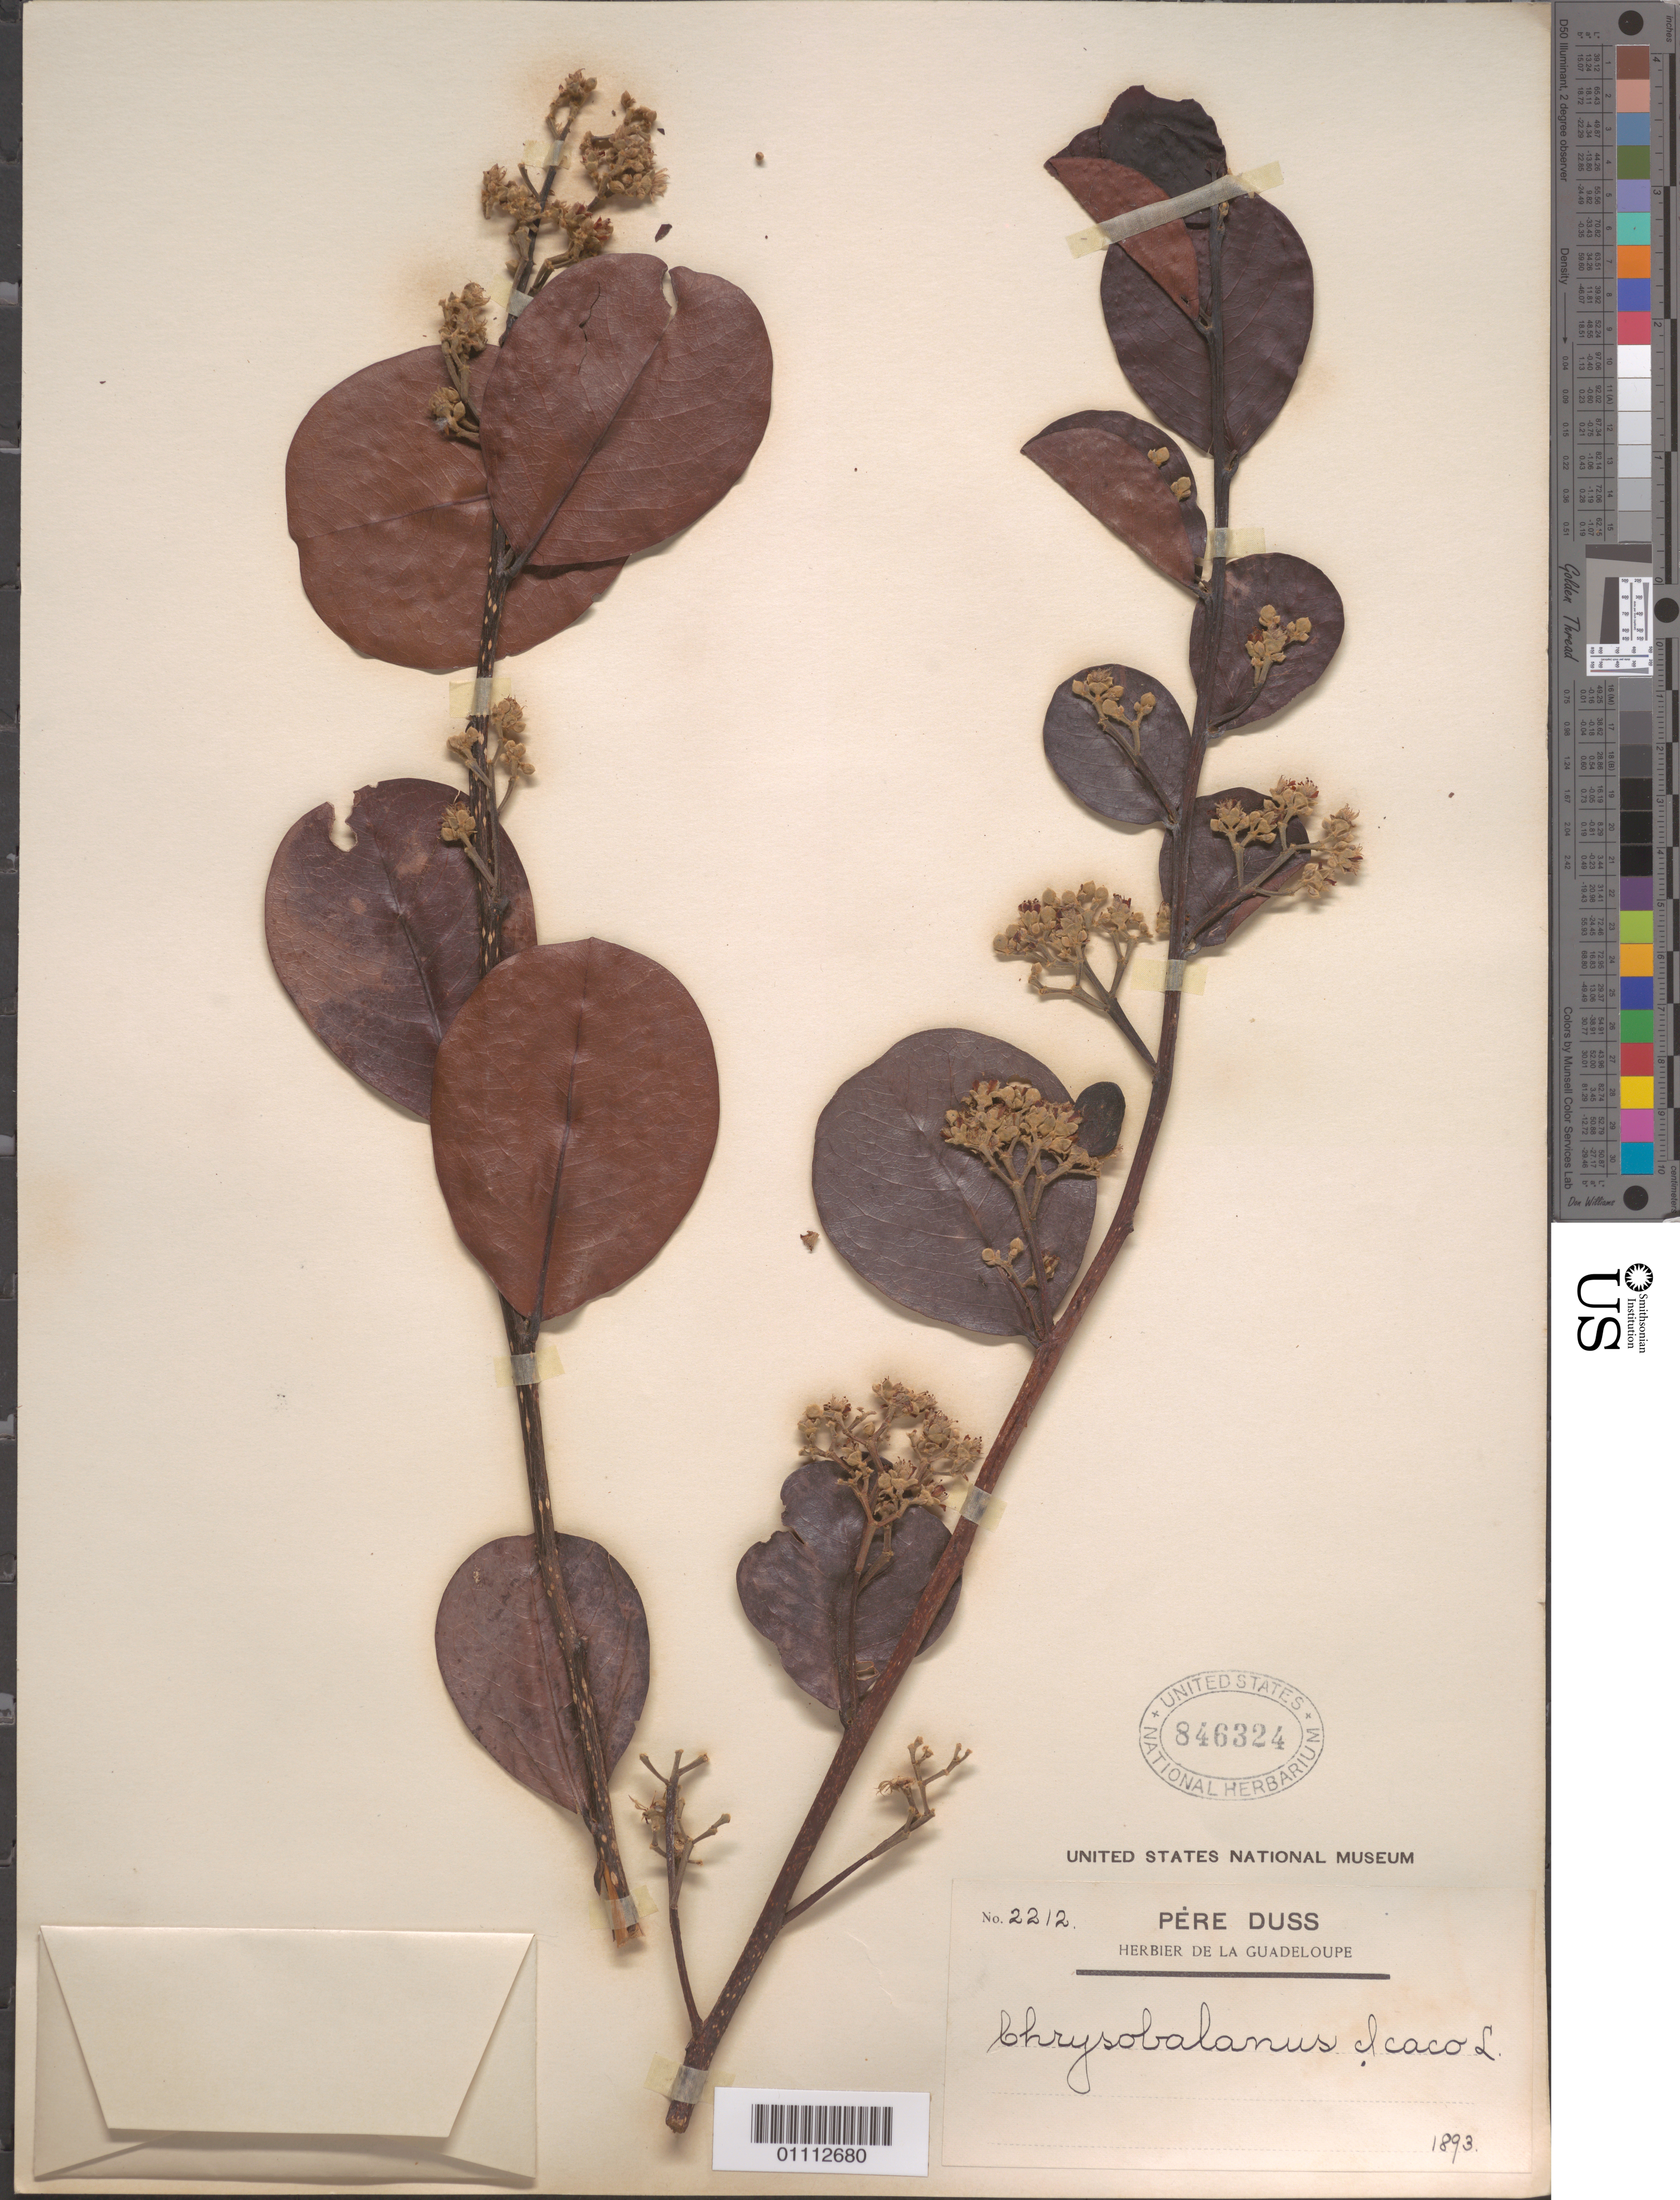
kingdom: Plantae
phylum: Tracheophyta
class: Magnoliopsida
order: Malpighiales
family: Chrysobalanaceae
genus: Chrysobalanus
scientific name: Chrysobalanus icaco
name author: L.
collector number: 2212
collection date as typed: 1893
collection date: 1893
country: Guadeloupe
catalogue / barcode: US 846324